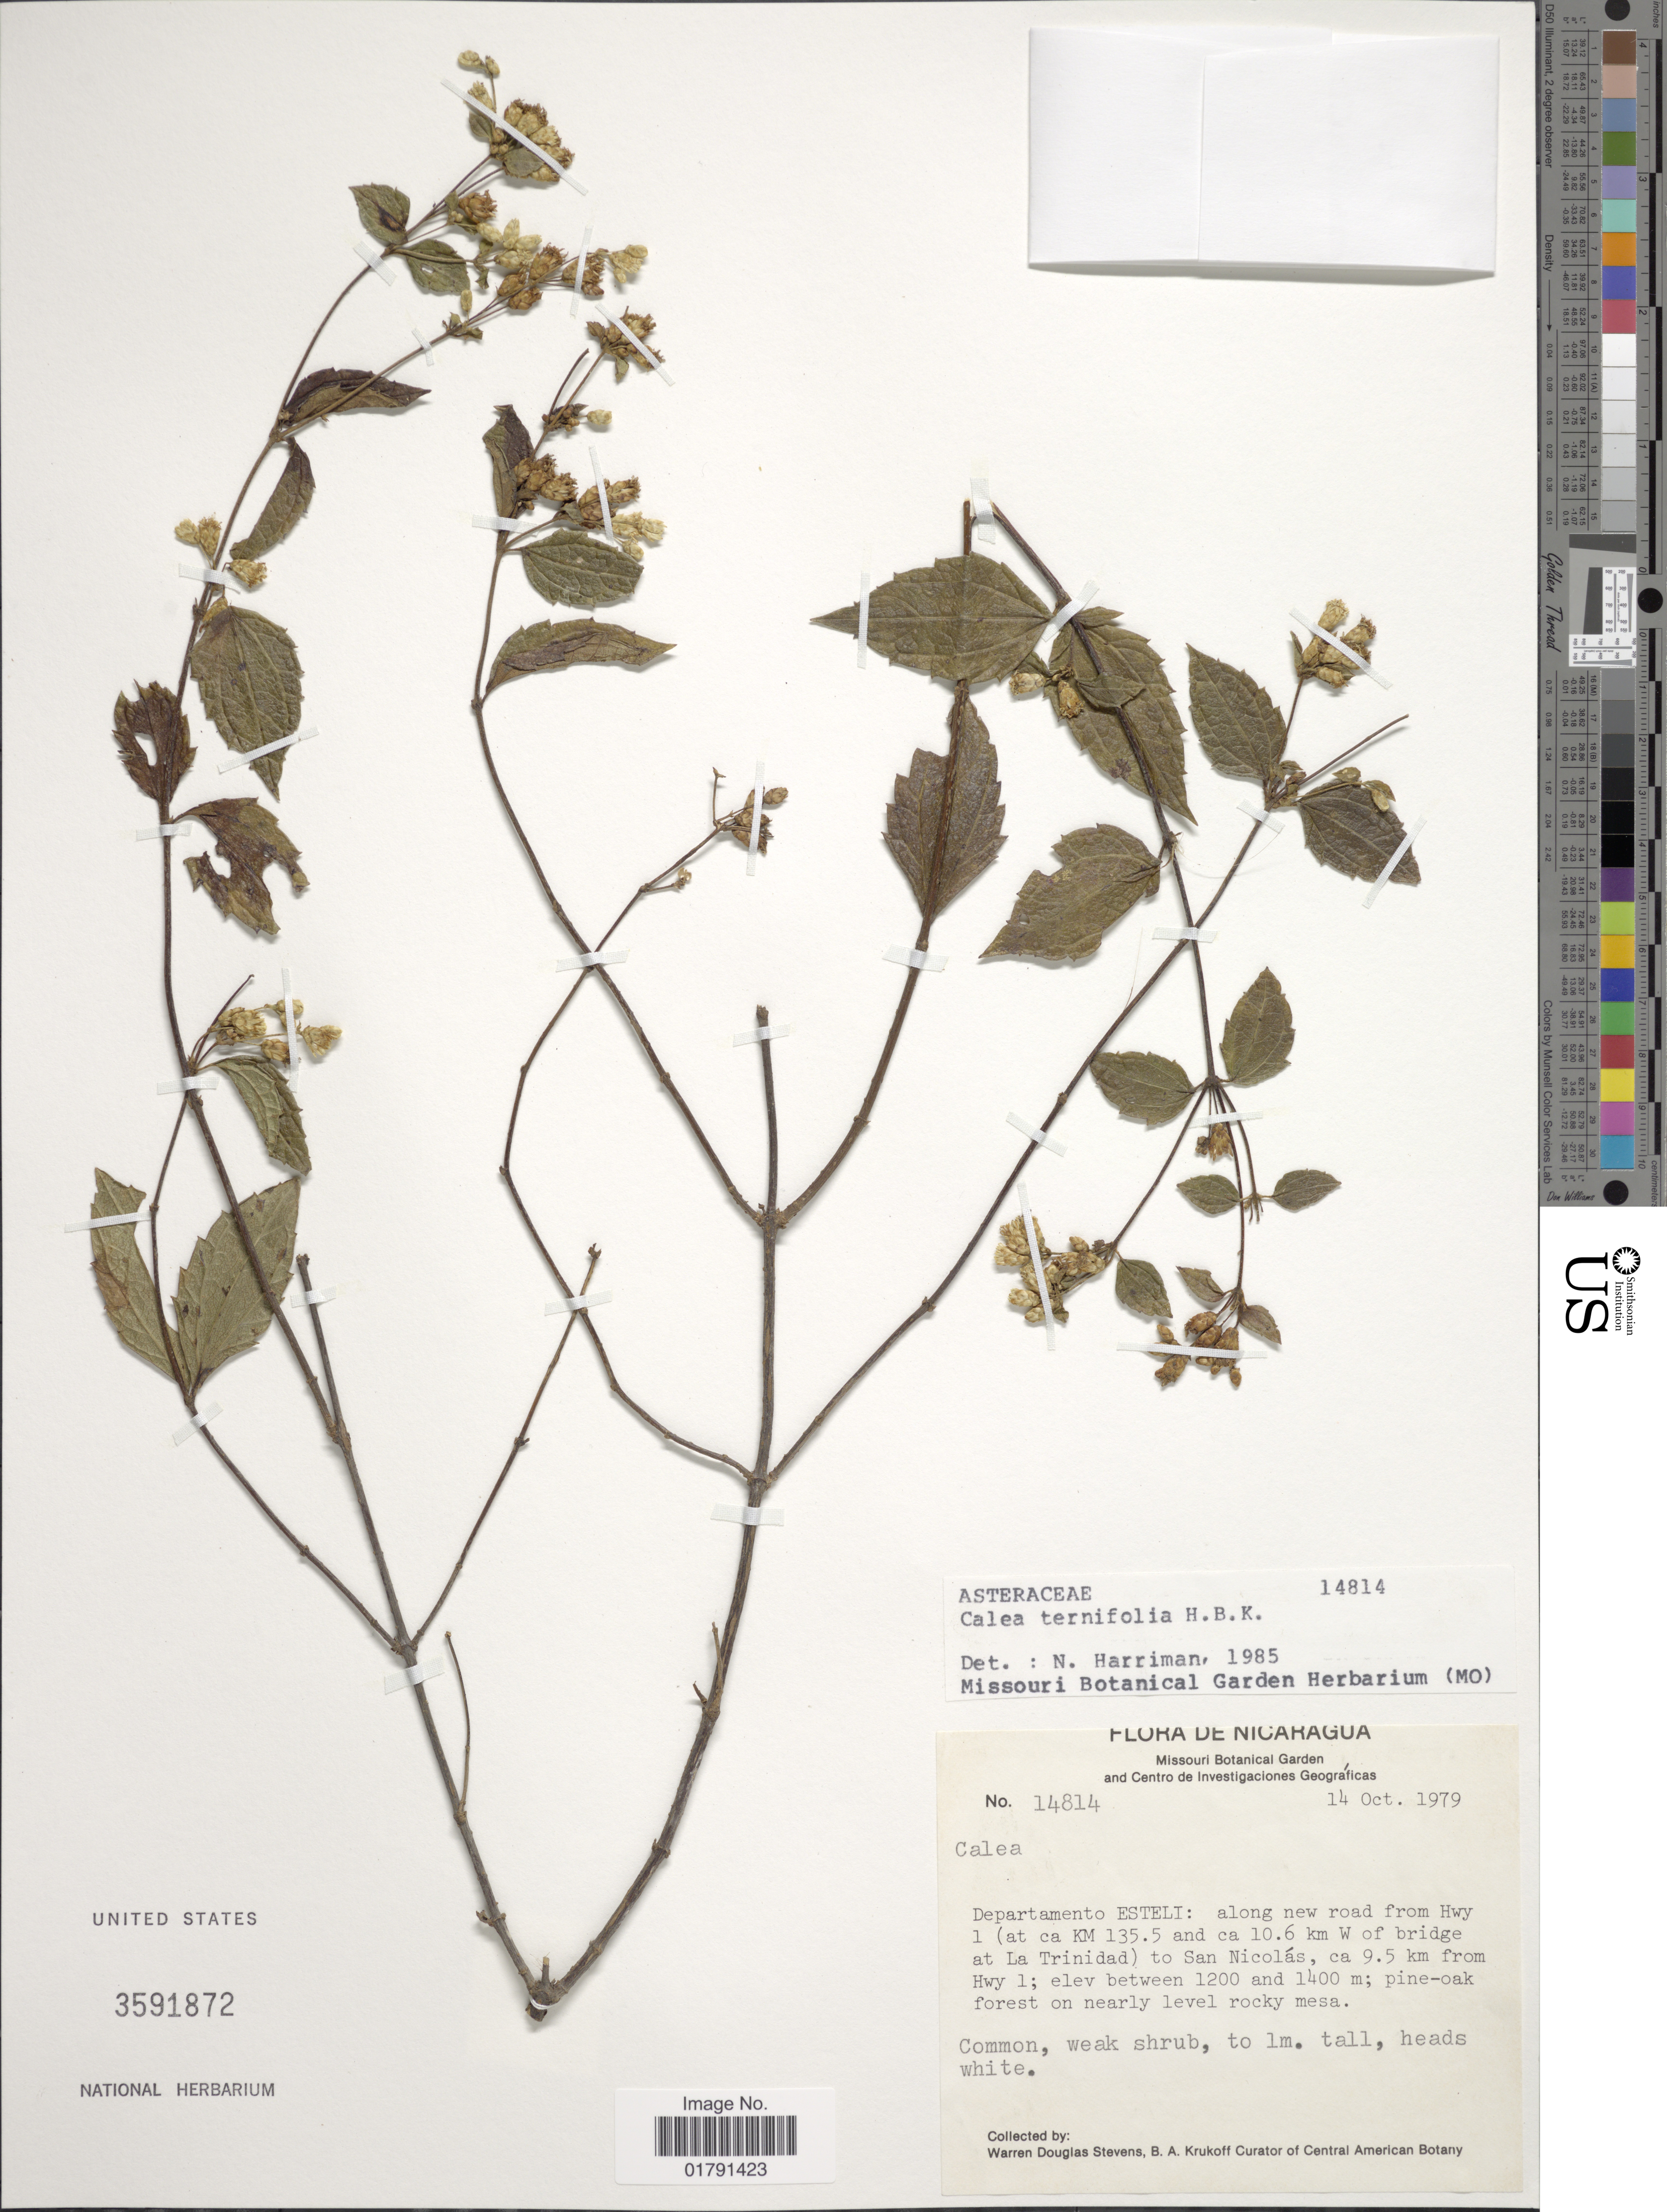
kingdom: Plantae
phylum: Tracheophyta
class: Magnoliopsida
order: Asterales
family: Asteraceae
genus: Calea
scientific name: Calea ternifolia var. ternifolia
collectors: W. D. Stevens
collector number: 14814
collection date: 1979-10-14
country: Nicaragua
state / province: Esteli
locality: Along new road from Hwy 1 (at ca Km 135.5 and ca 10.6 km W of bridge at La Trinidad) to San Nicolas, ca 9.5 km from Hwy 1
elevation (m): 1200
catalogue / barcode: US 3591872